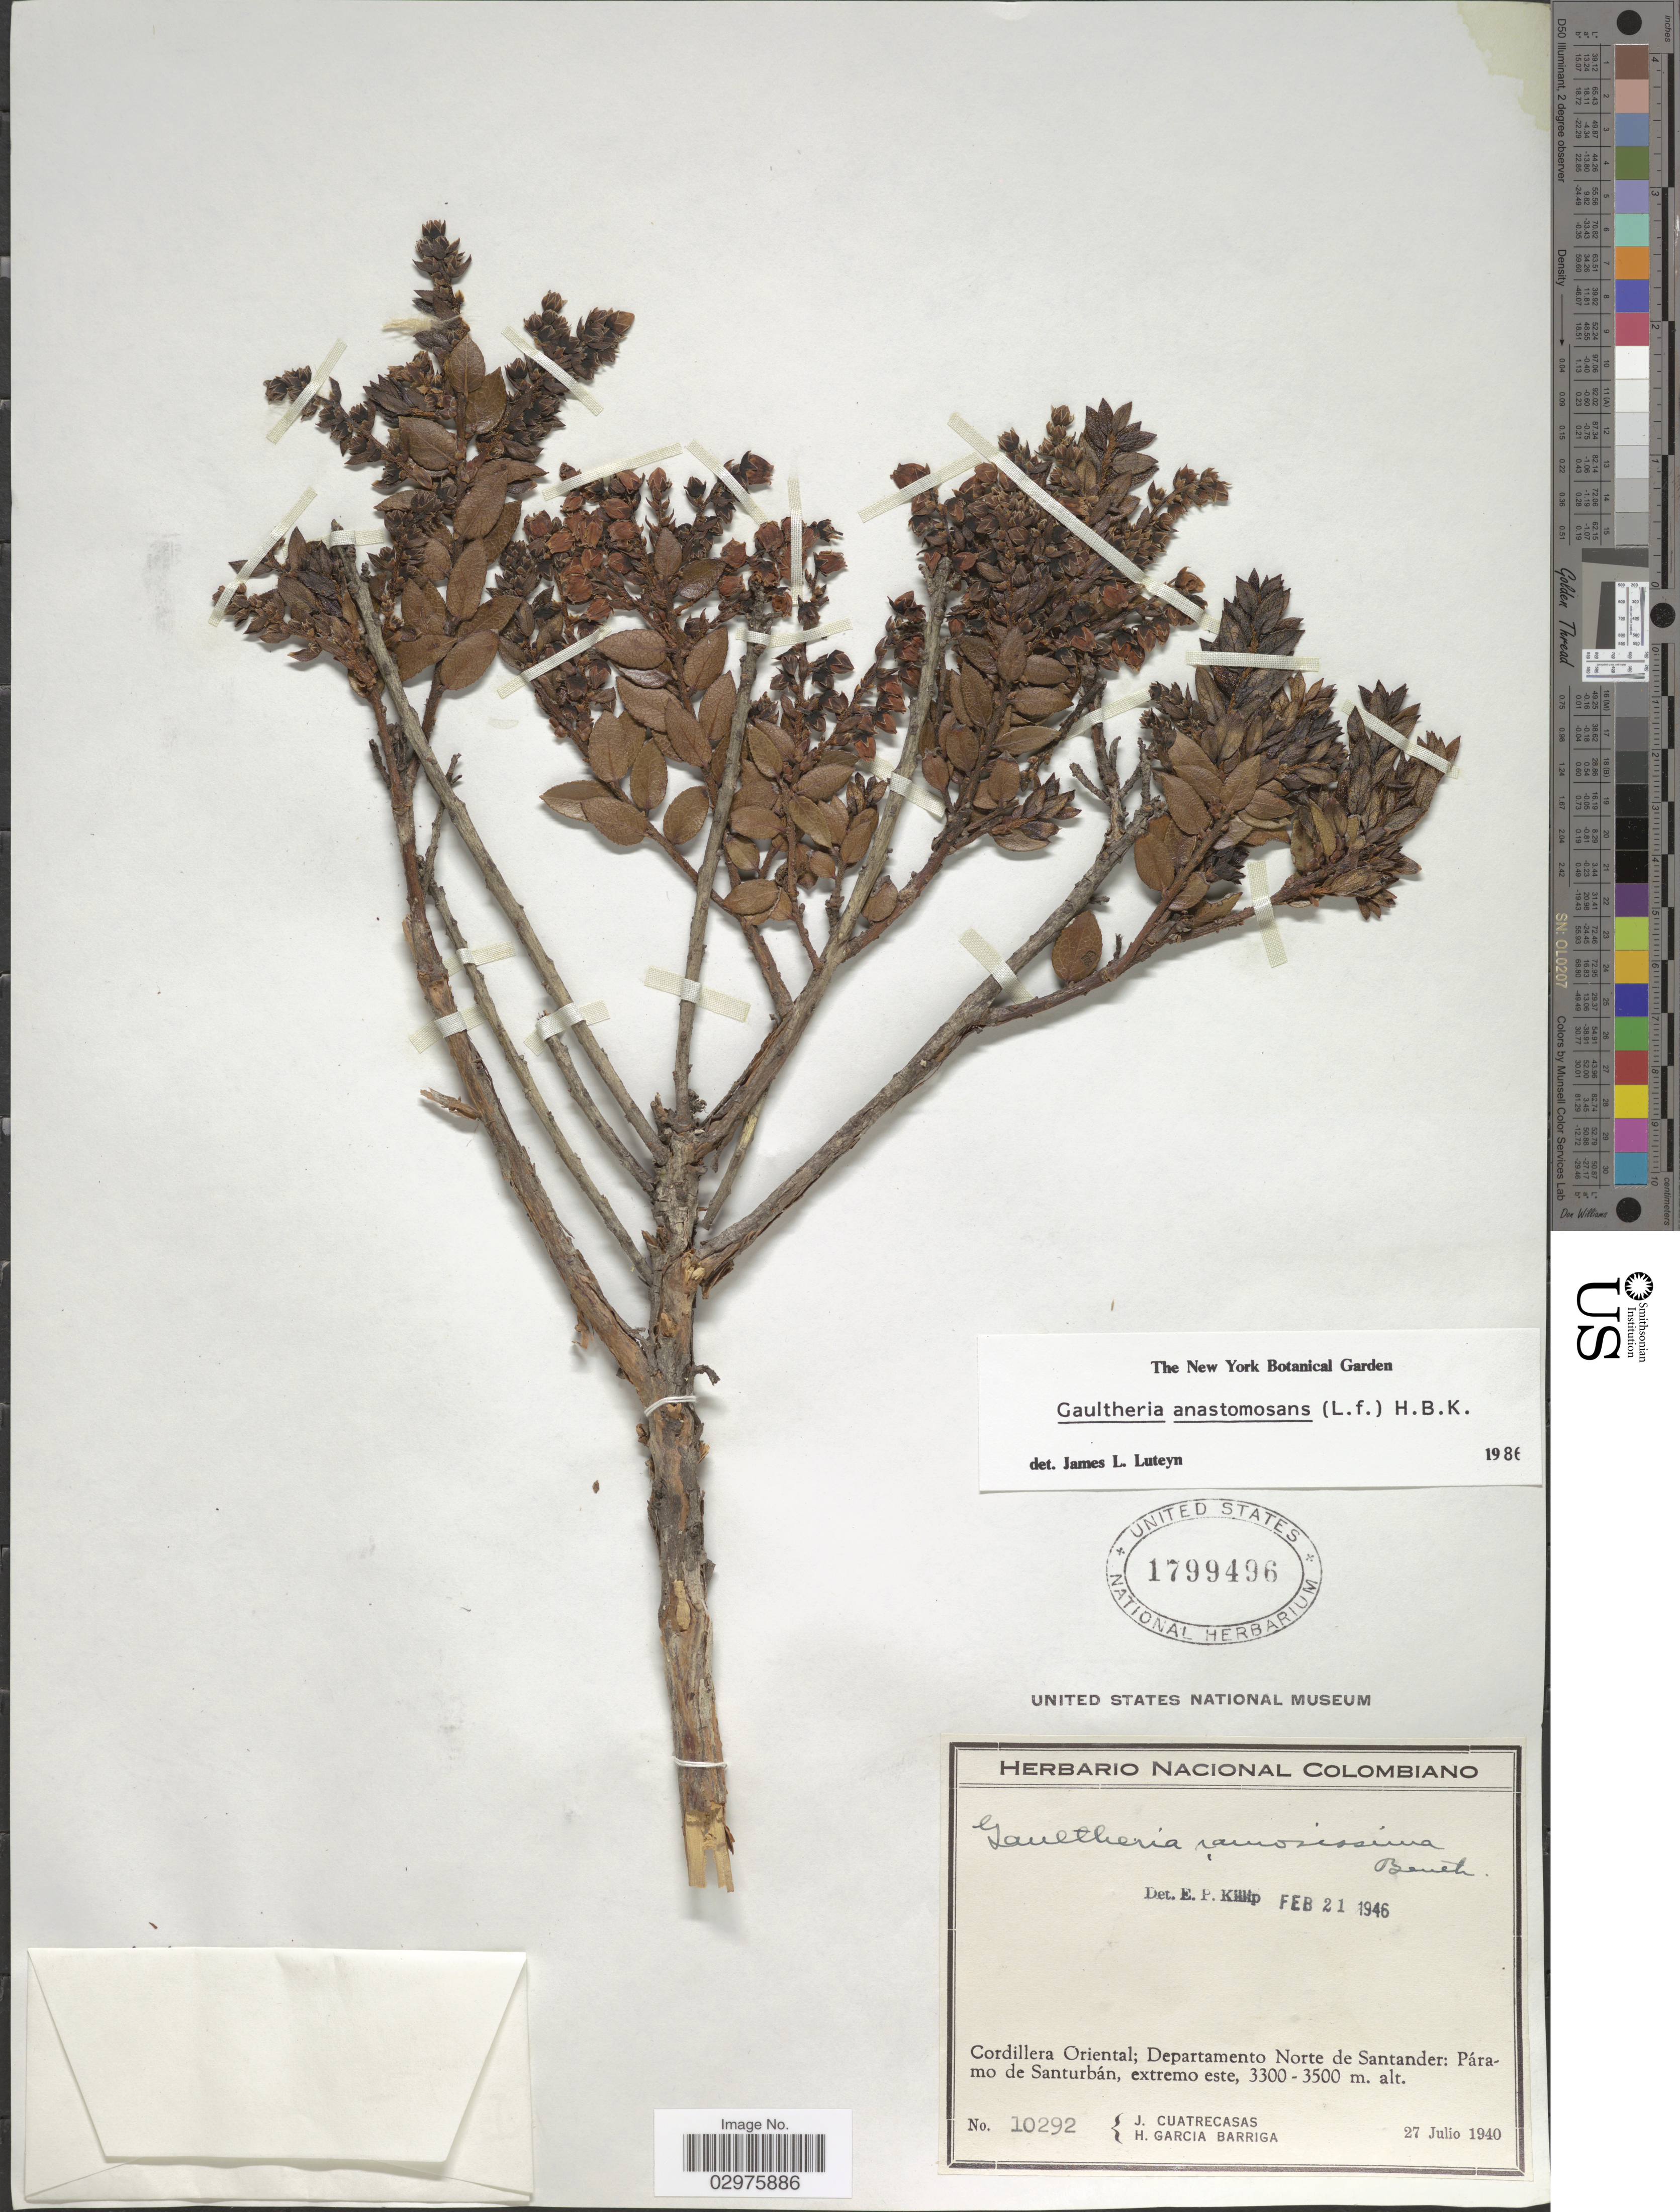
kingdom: Plantae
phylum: Tracheophyta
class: Magnoliopsida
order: Ericales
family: Ericaceae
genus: Gaultheria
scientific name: Gaultheria anastomosans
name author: (L. f.) Kunth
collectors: J. Cuatrecasas & H. García Barriga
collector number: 10292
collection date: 1940-07-27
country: Colombia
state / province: Norte de Santander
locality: Cordillera Oriental; Departamento Norte de Santander; Páramo de Santurbán.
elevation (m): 3300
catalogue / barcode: US 1799496